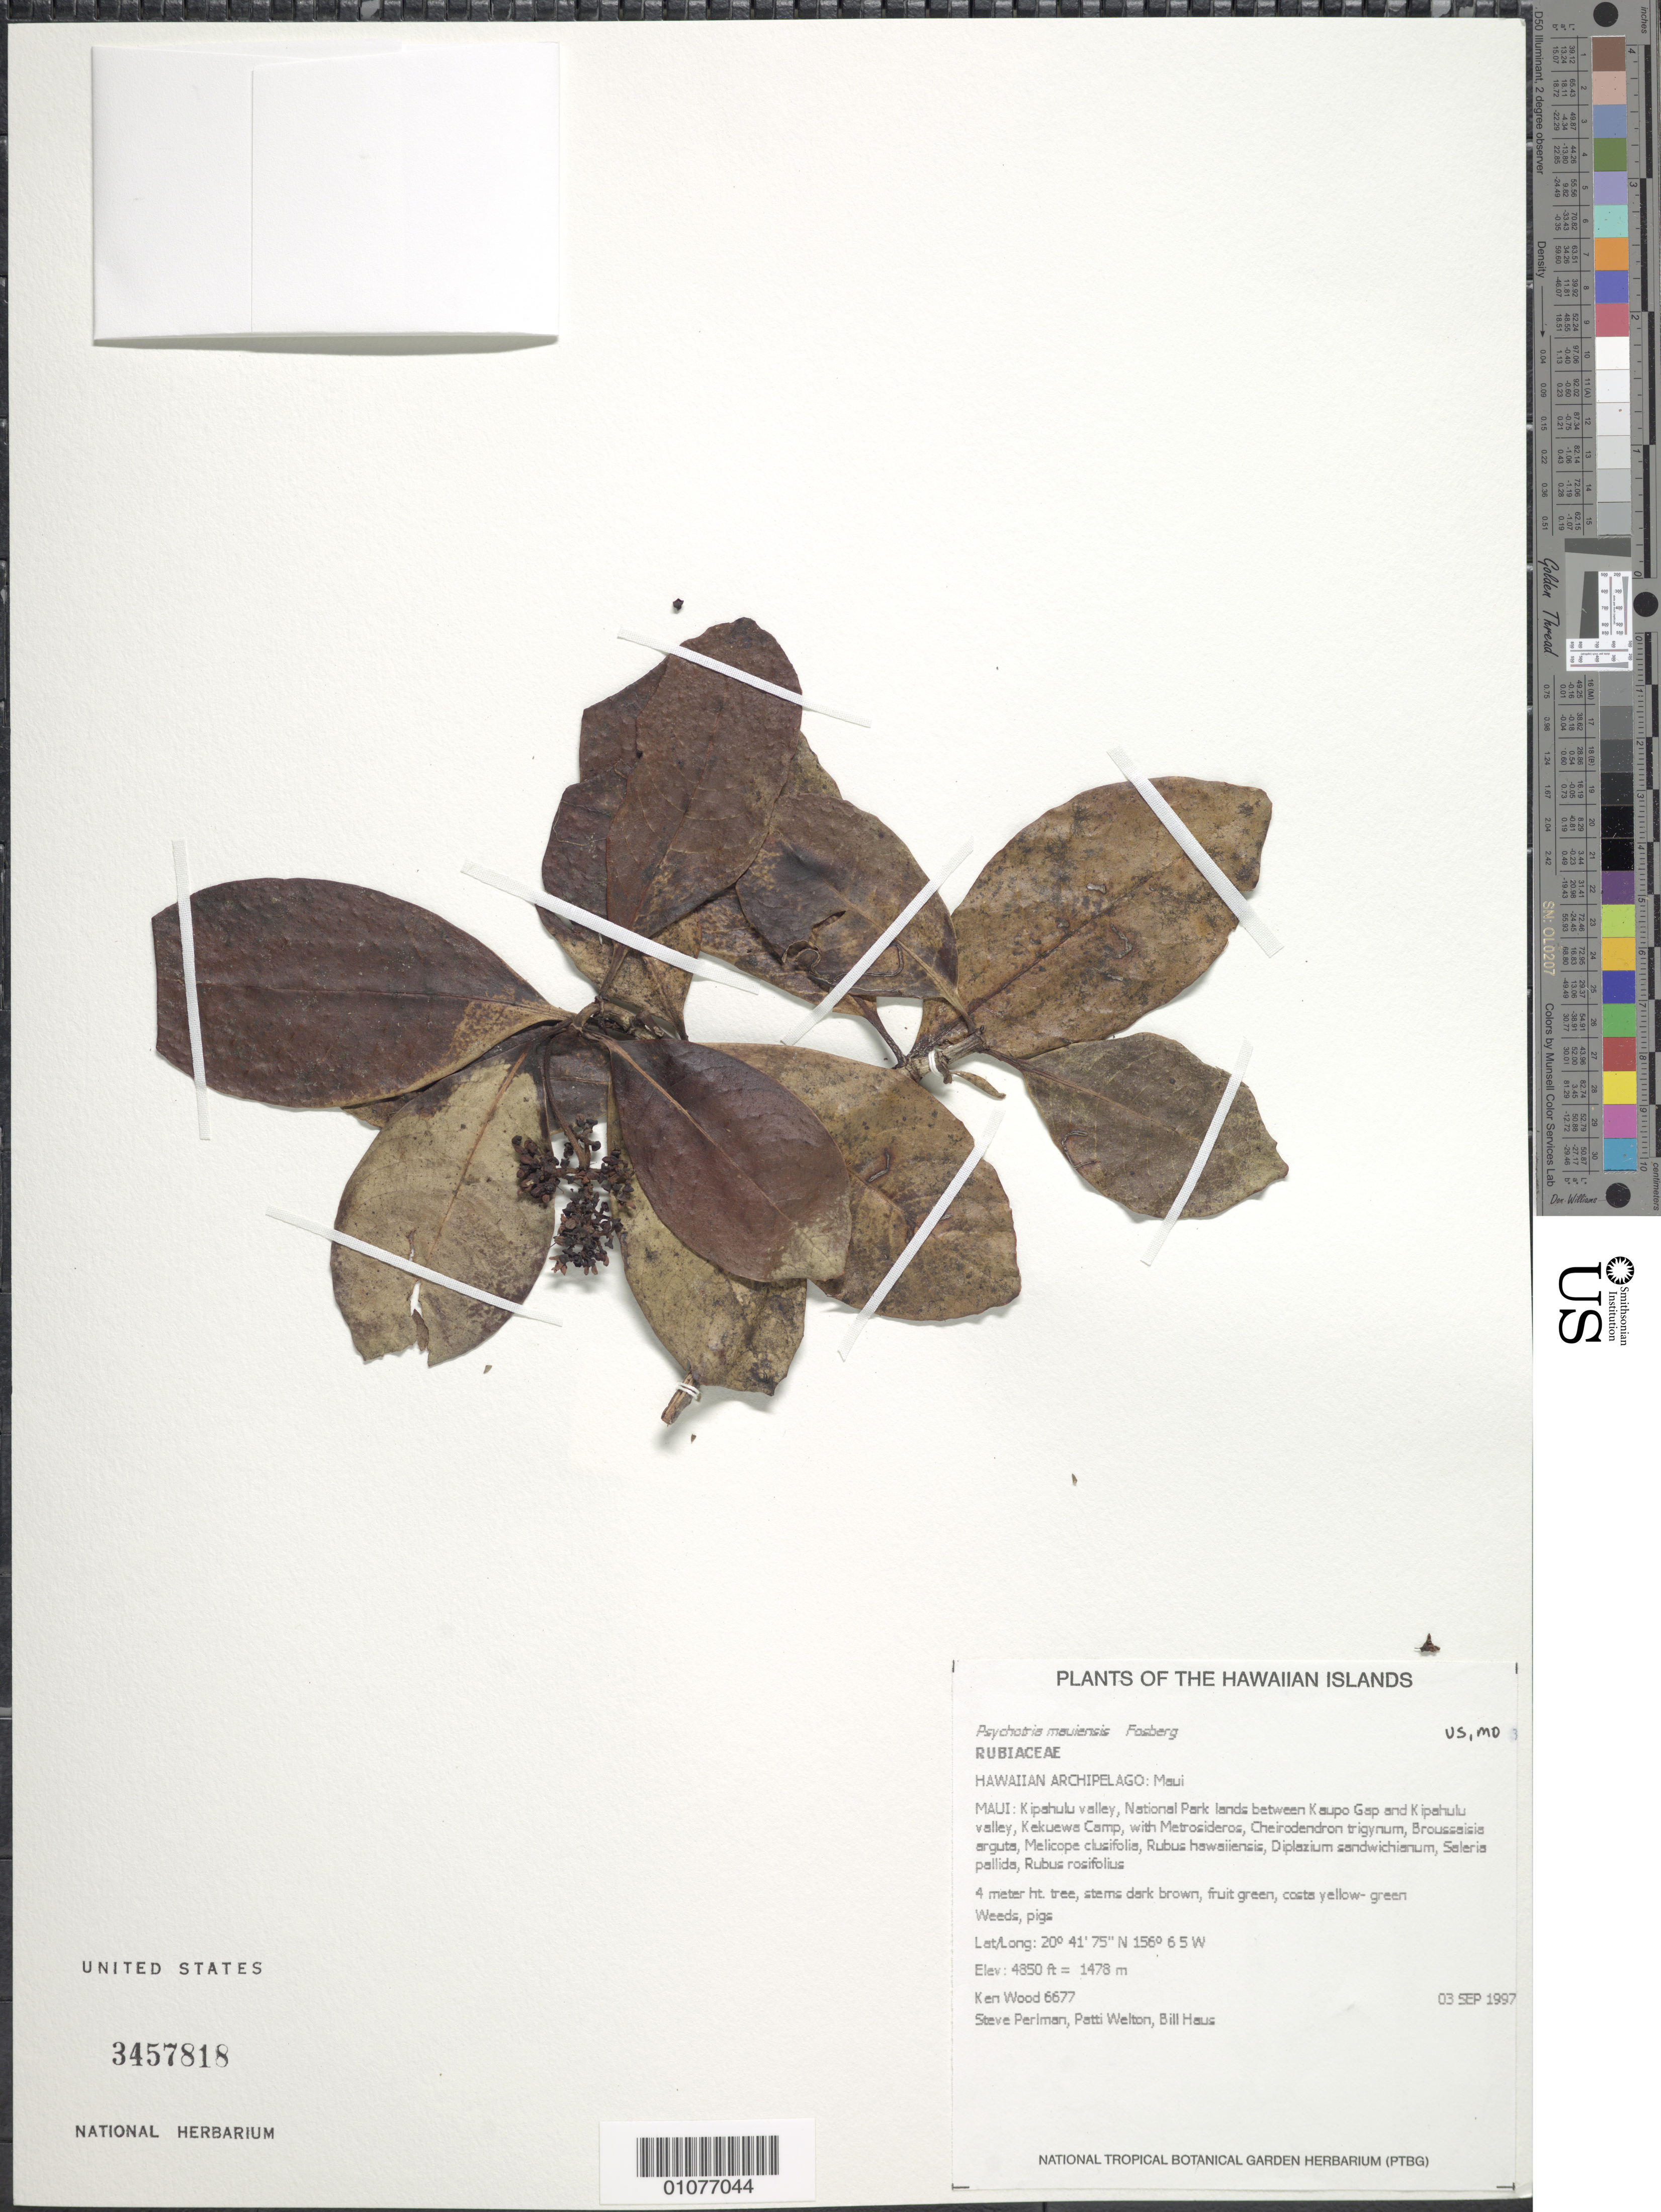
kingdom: Plantae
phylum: Tracheophyta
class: Magnoliopsida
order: Gentianales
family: Rubiaceae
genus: Psychotria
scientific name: Psychotria mauiensis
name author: Fosberg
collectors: K. R. Wood, S. P. Perlman, P. Welton & B. Haus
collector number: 6677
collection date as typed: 3 Sep 1997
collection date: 1997-09-03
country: United States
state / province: Hawaii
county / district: Maui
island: Maui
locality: Kipahulu valley, National Park lands between Kaupo Gap and Kipahulu valley, Kewuewa Camp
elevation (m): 1478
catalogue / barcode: US 3457818